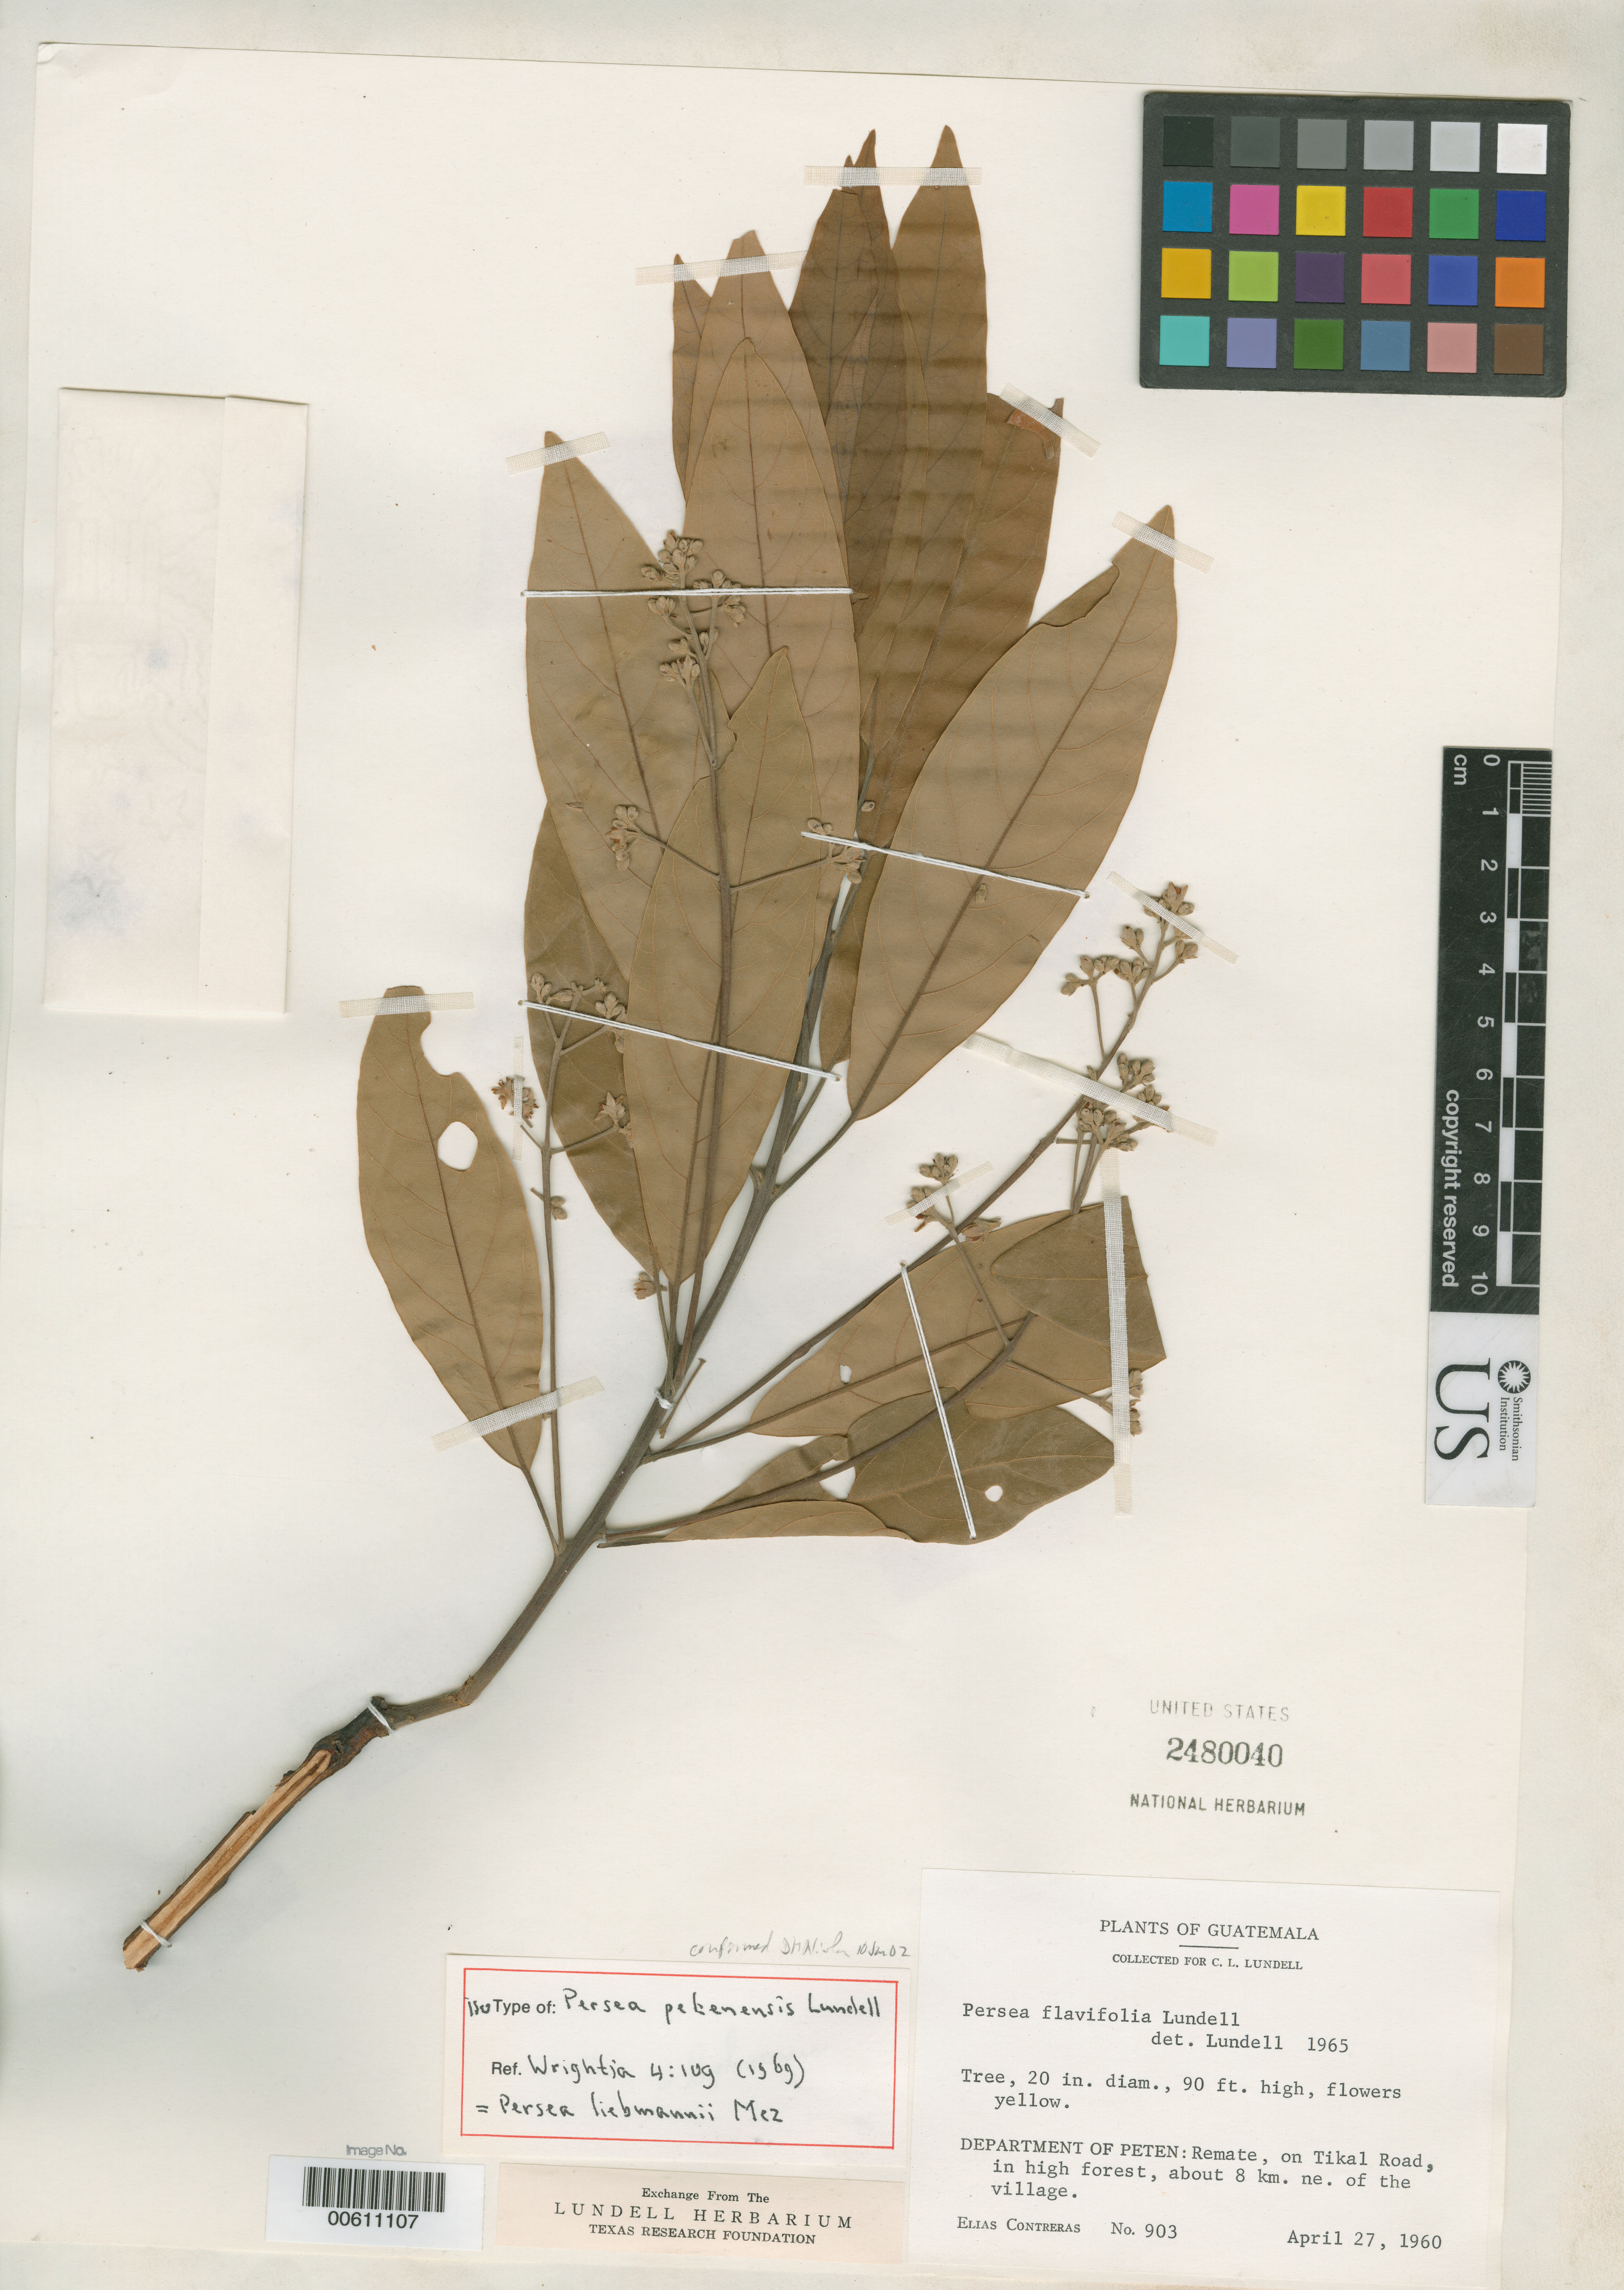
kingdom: Plantae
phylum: Tracheophyta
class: Magnoliopsida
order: Laurales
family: Lauraceae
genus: Persea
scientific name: Persea petenensis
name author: Lundell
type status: Isotype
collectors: E. Contreras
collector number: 903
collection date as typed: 27 Apr 1960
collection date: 1960-04-27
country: Guatemala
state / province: El Petén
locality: Remate, on Tikal Road, in high forest, about 8 km. NE of the village.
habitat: High forest.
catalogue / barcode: US 2480040